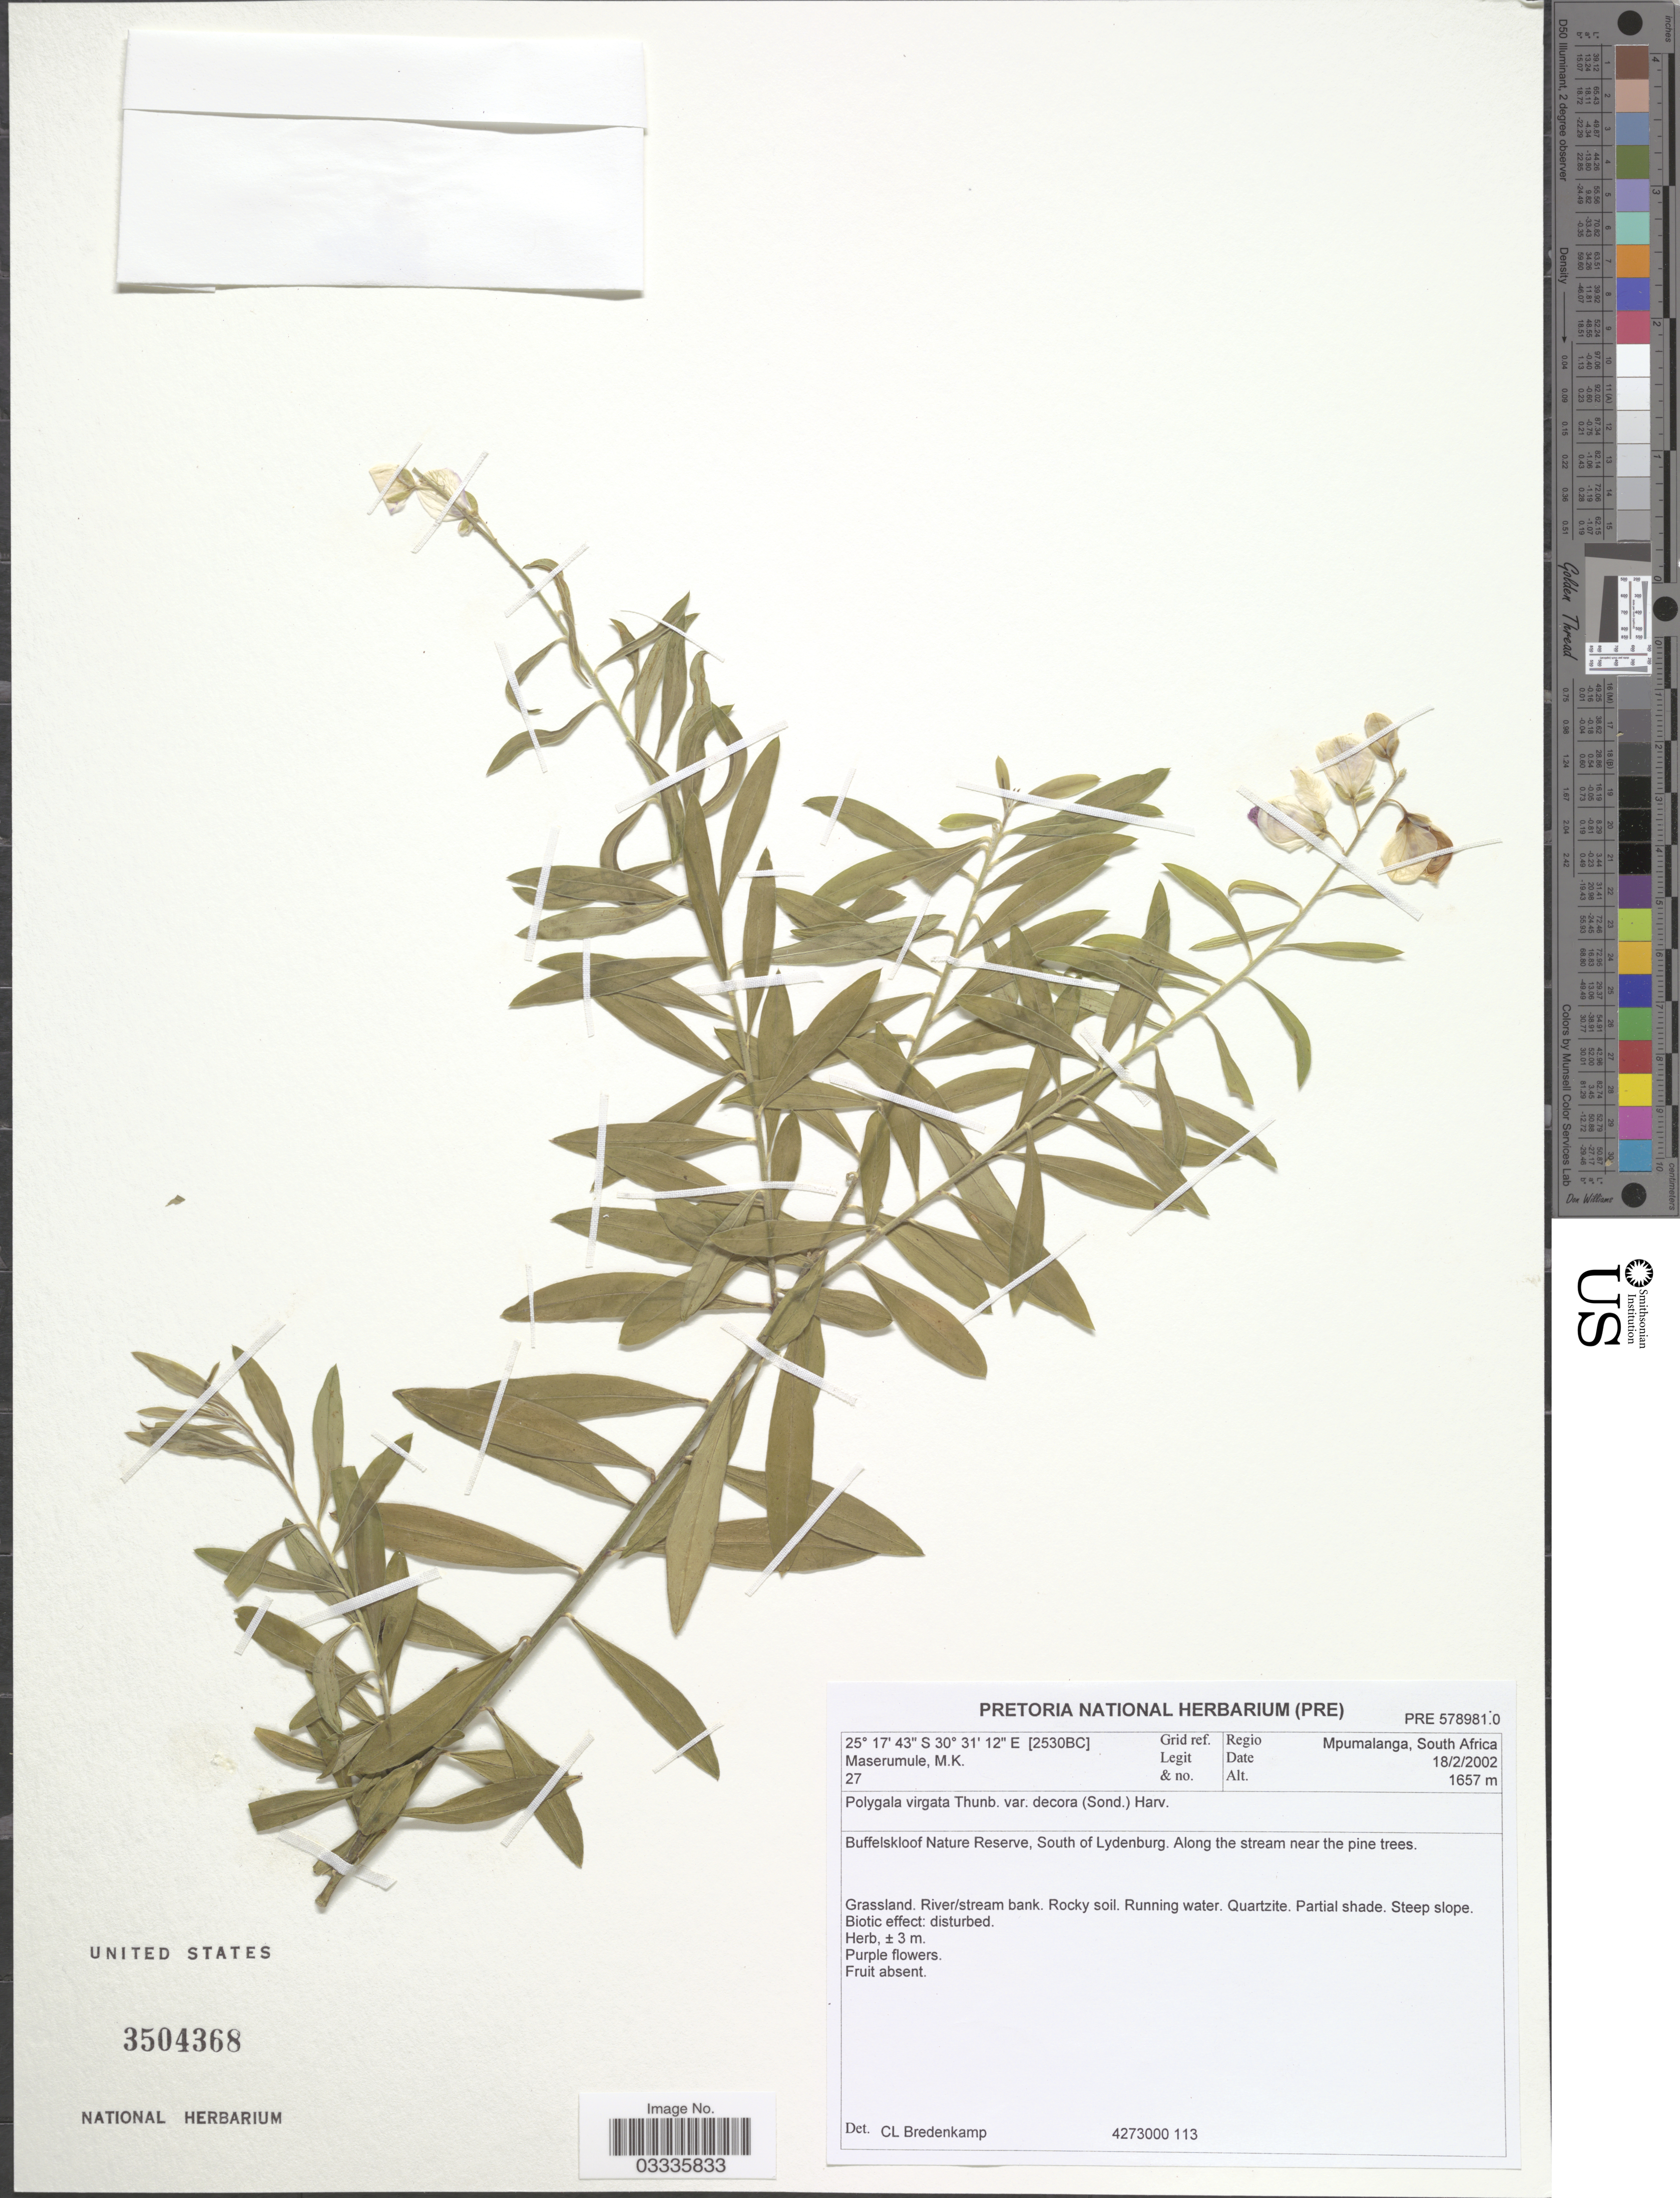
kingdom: Plantae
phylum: Tracheophyta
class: Magnoliopsida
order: Fabales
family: Polygalaceae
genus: Polygala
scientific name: Polygala virgata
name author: Thunb.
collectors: M. Maserumule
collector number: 27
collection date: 2002-02-18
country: South Africa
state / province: Mpumalanga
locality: Regio Mpumalanga, South Africa. Grid ref. [2530BC]. Buffelskloof Nature Reserve, South of Lydenburg. Along the stream near the pine tree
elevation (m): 1657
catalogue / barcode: US 3504368